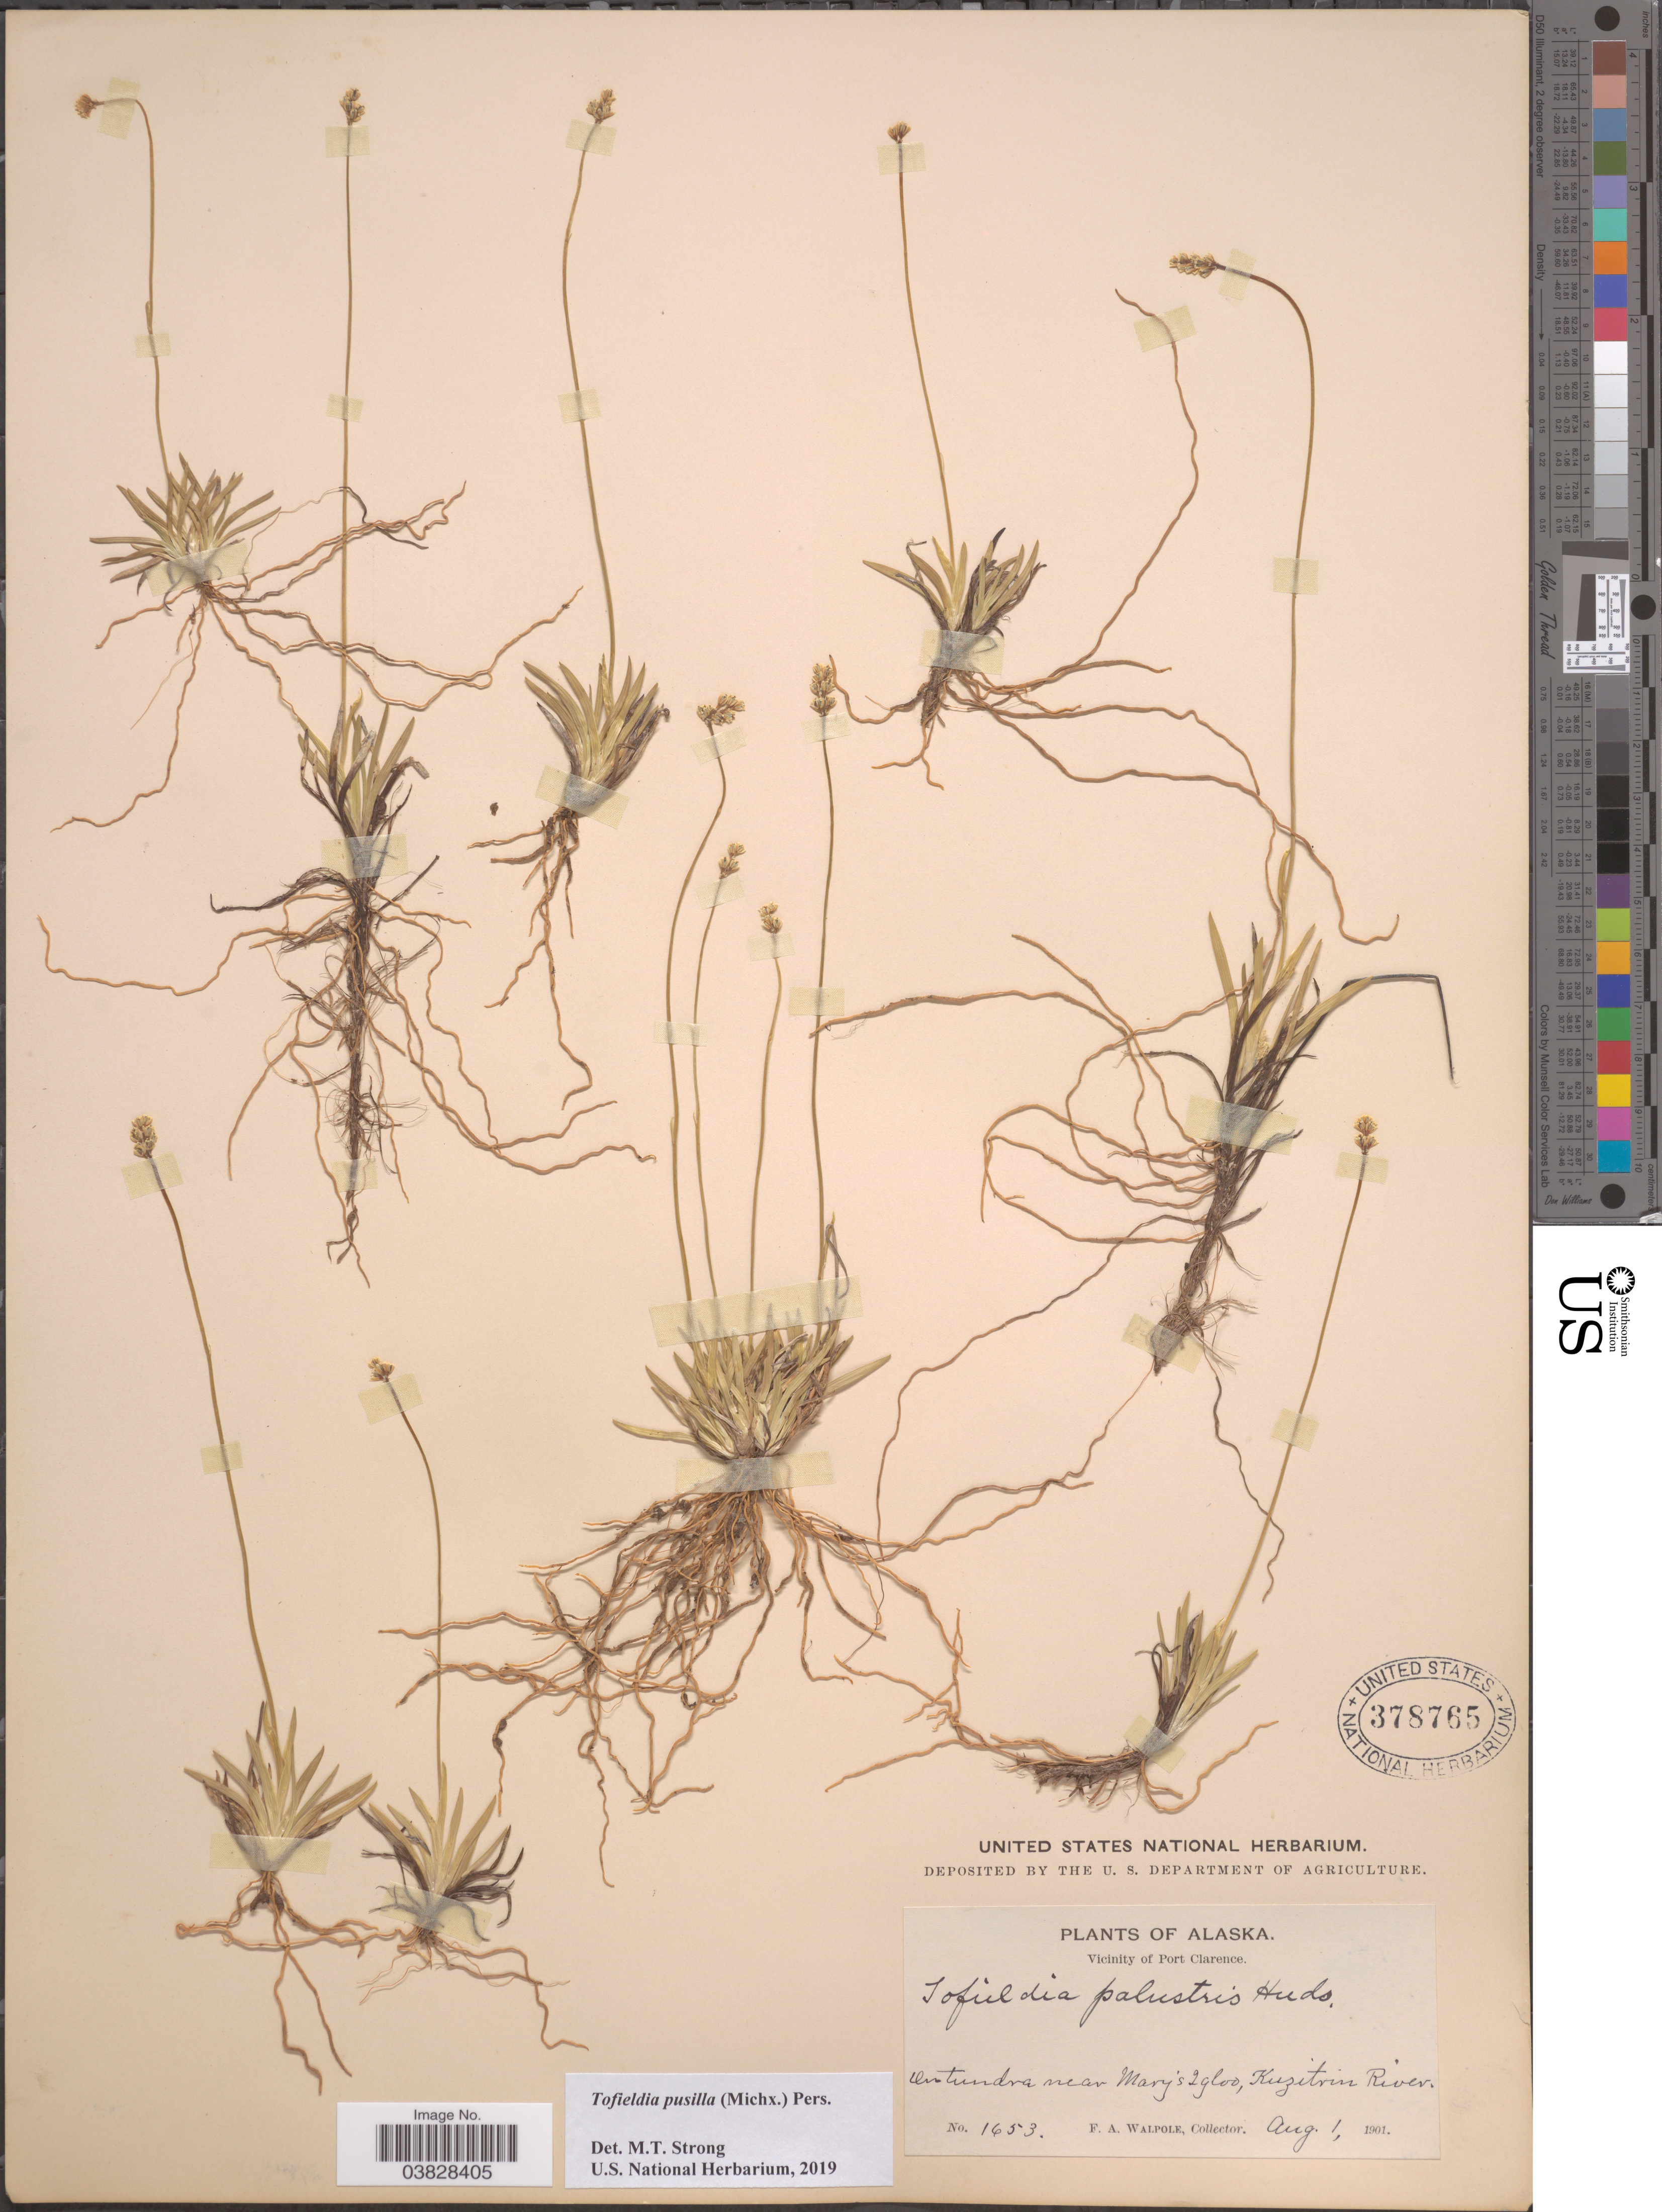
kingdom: Plantae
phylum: Tracheophyta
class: Liliopsida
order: Alismatales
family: Tofieldiaceae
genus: Tofieldia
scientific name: Tofieldia pusilla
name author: (Michx.) Pers.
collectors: F. Walpole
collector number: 1653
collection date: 1901-08-01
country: United States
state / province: Alaska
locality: Vicinity of Port Clarence. Near Mary's Igloo, Kuzitrin River.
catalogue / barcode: US 378765